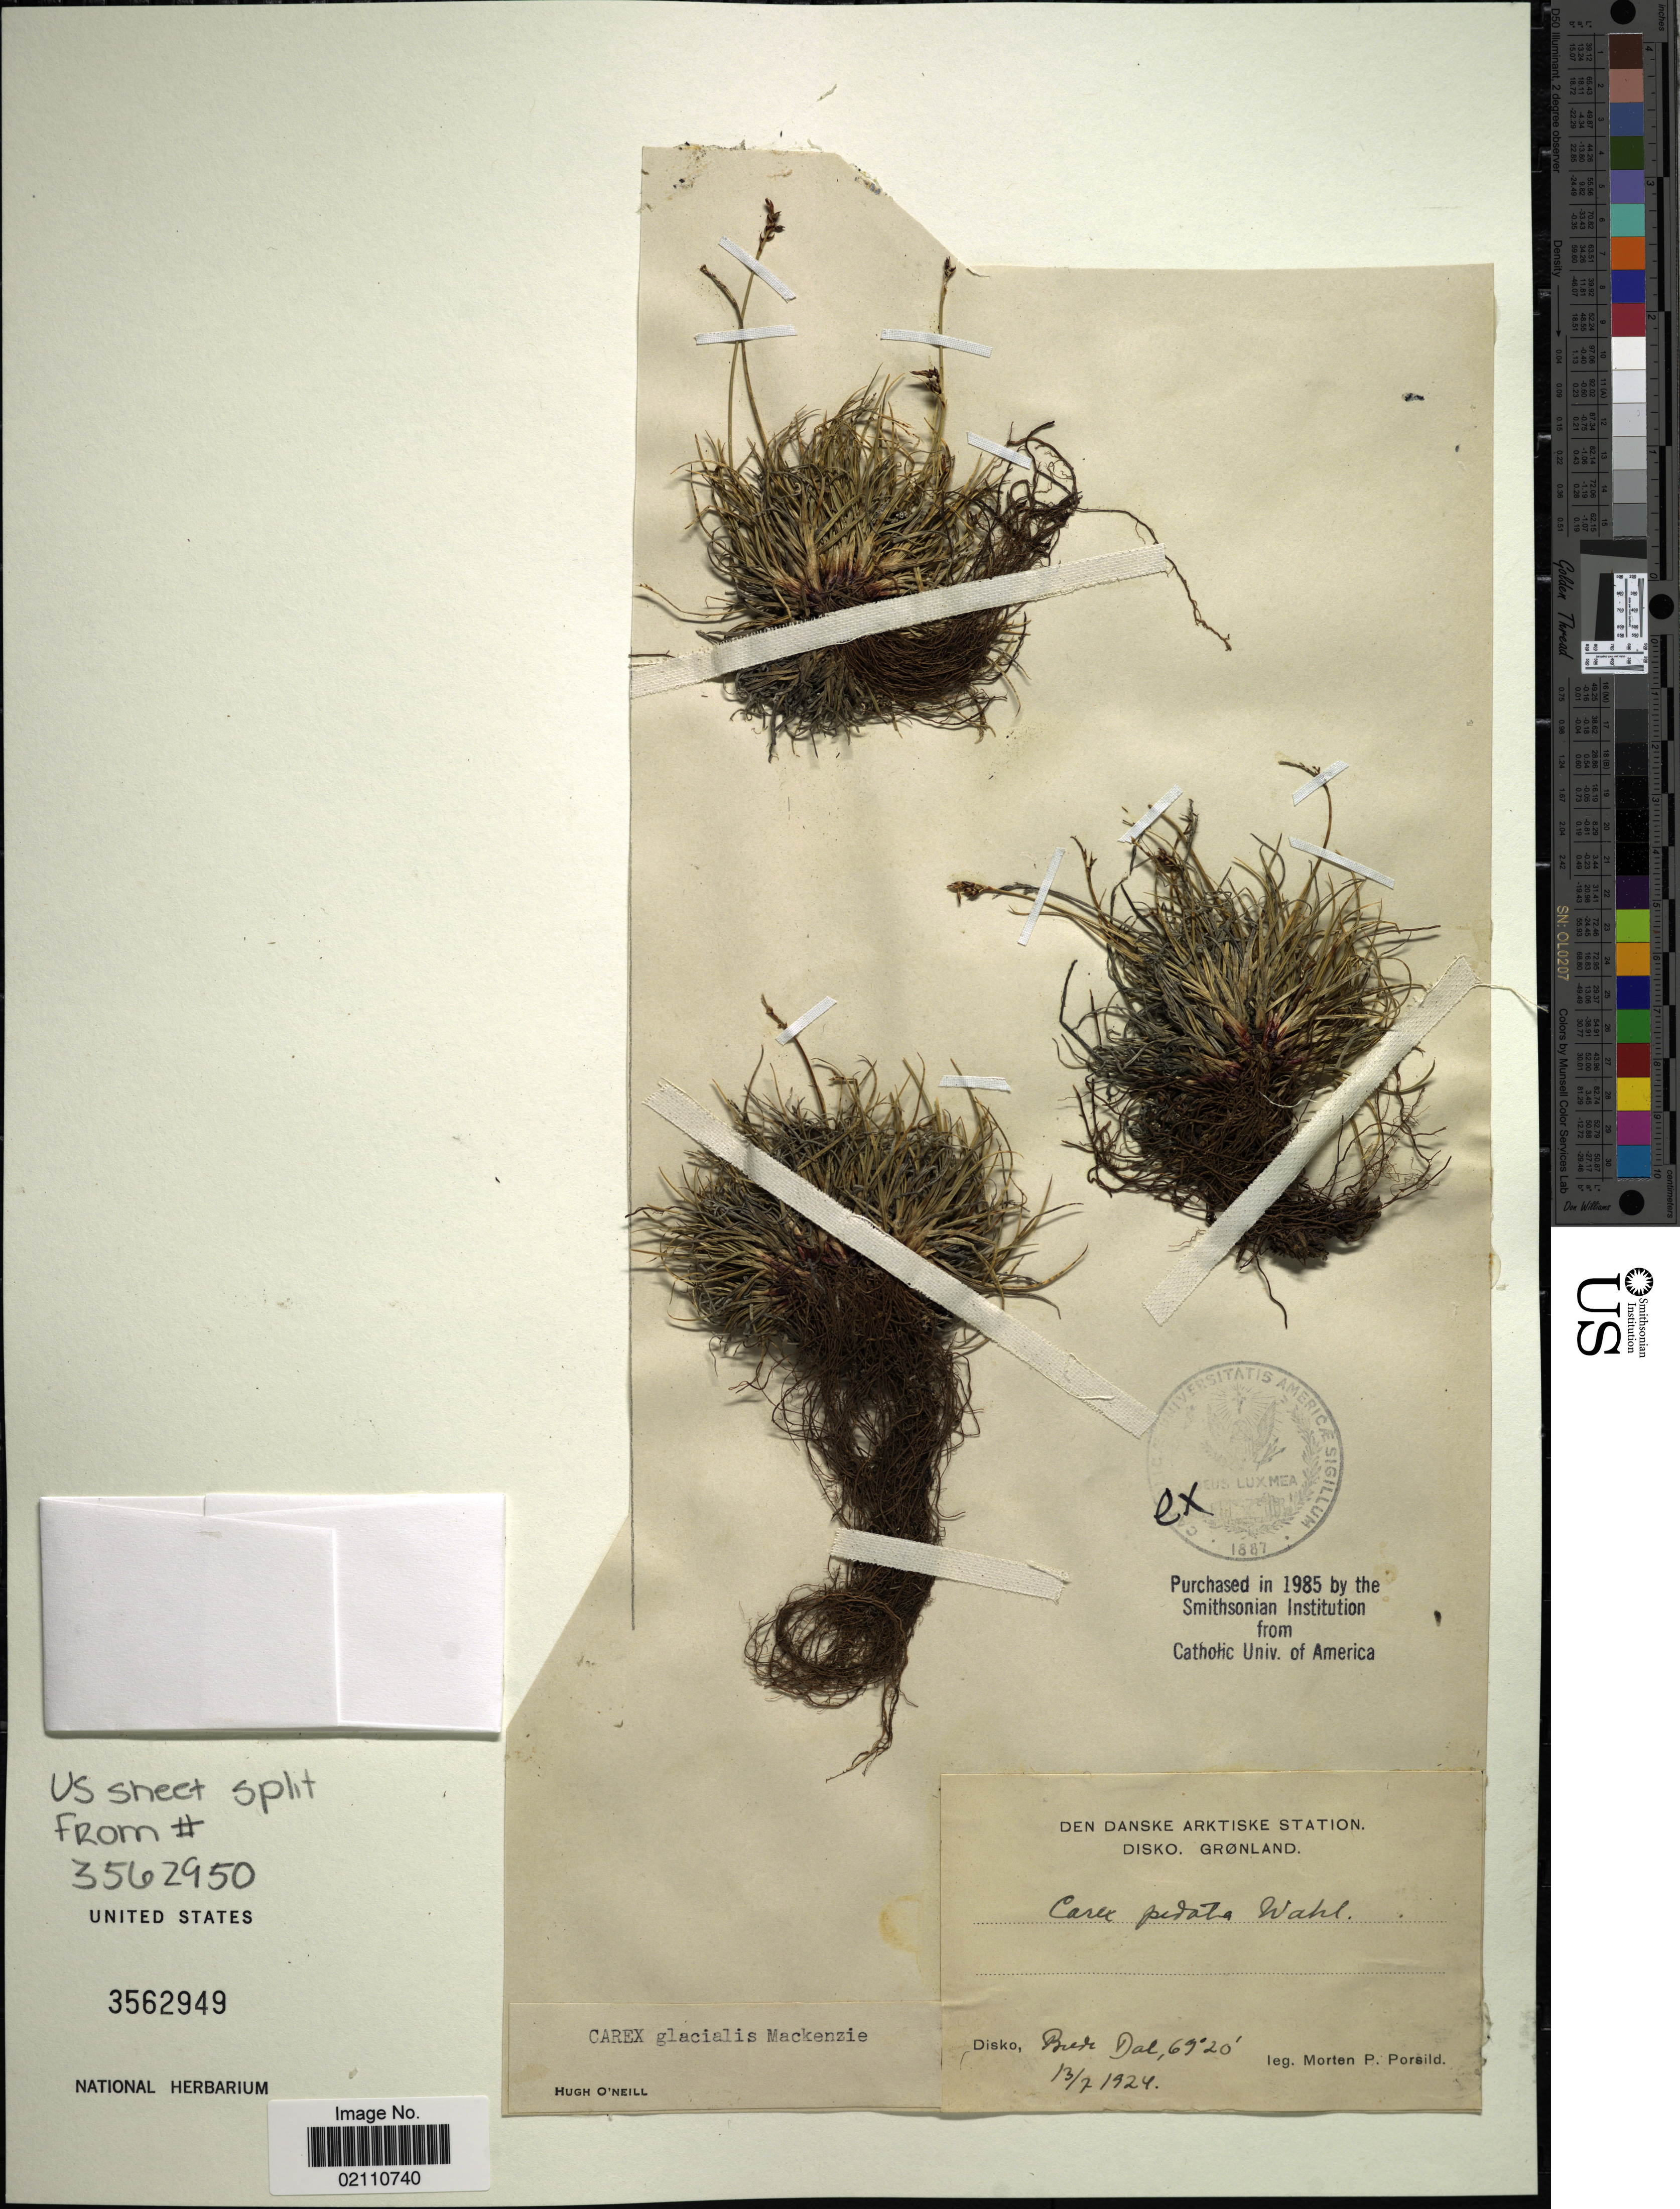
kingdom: Plantae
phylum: Tracheophyta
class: Liliopsida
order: Poales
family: Cyperaceae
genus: Carex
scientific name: Carex glacialis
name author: Mack.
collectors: M. P. Porsild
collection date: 1924-07-13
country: Greenland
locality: Den Danske, Arktiske Station, Disko, Disko, Brede Dal.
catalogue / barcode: US 3562949